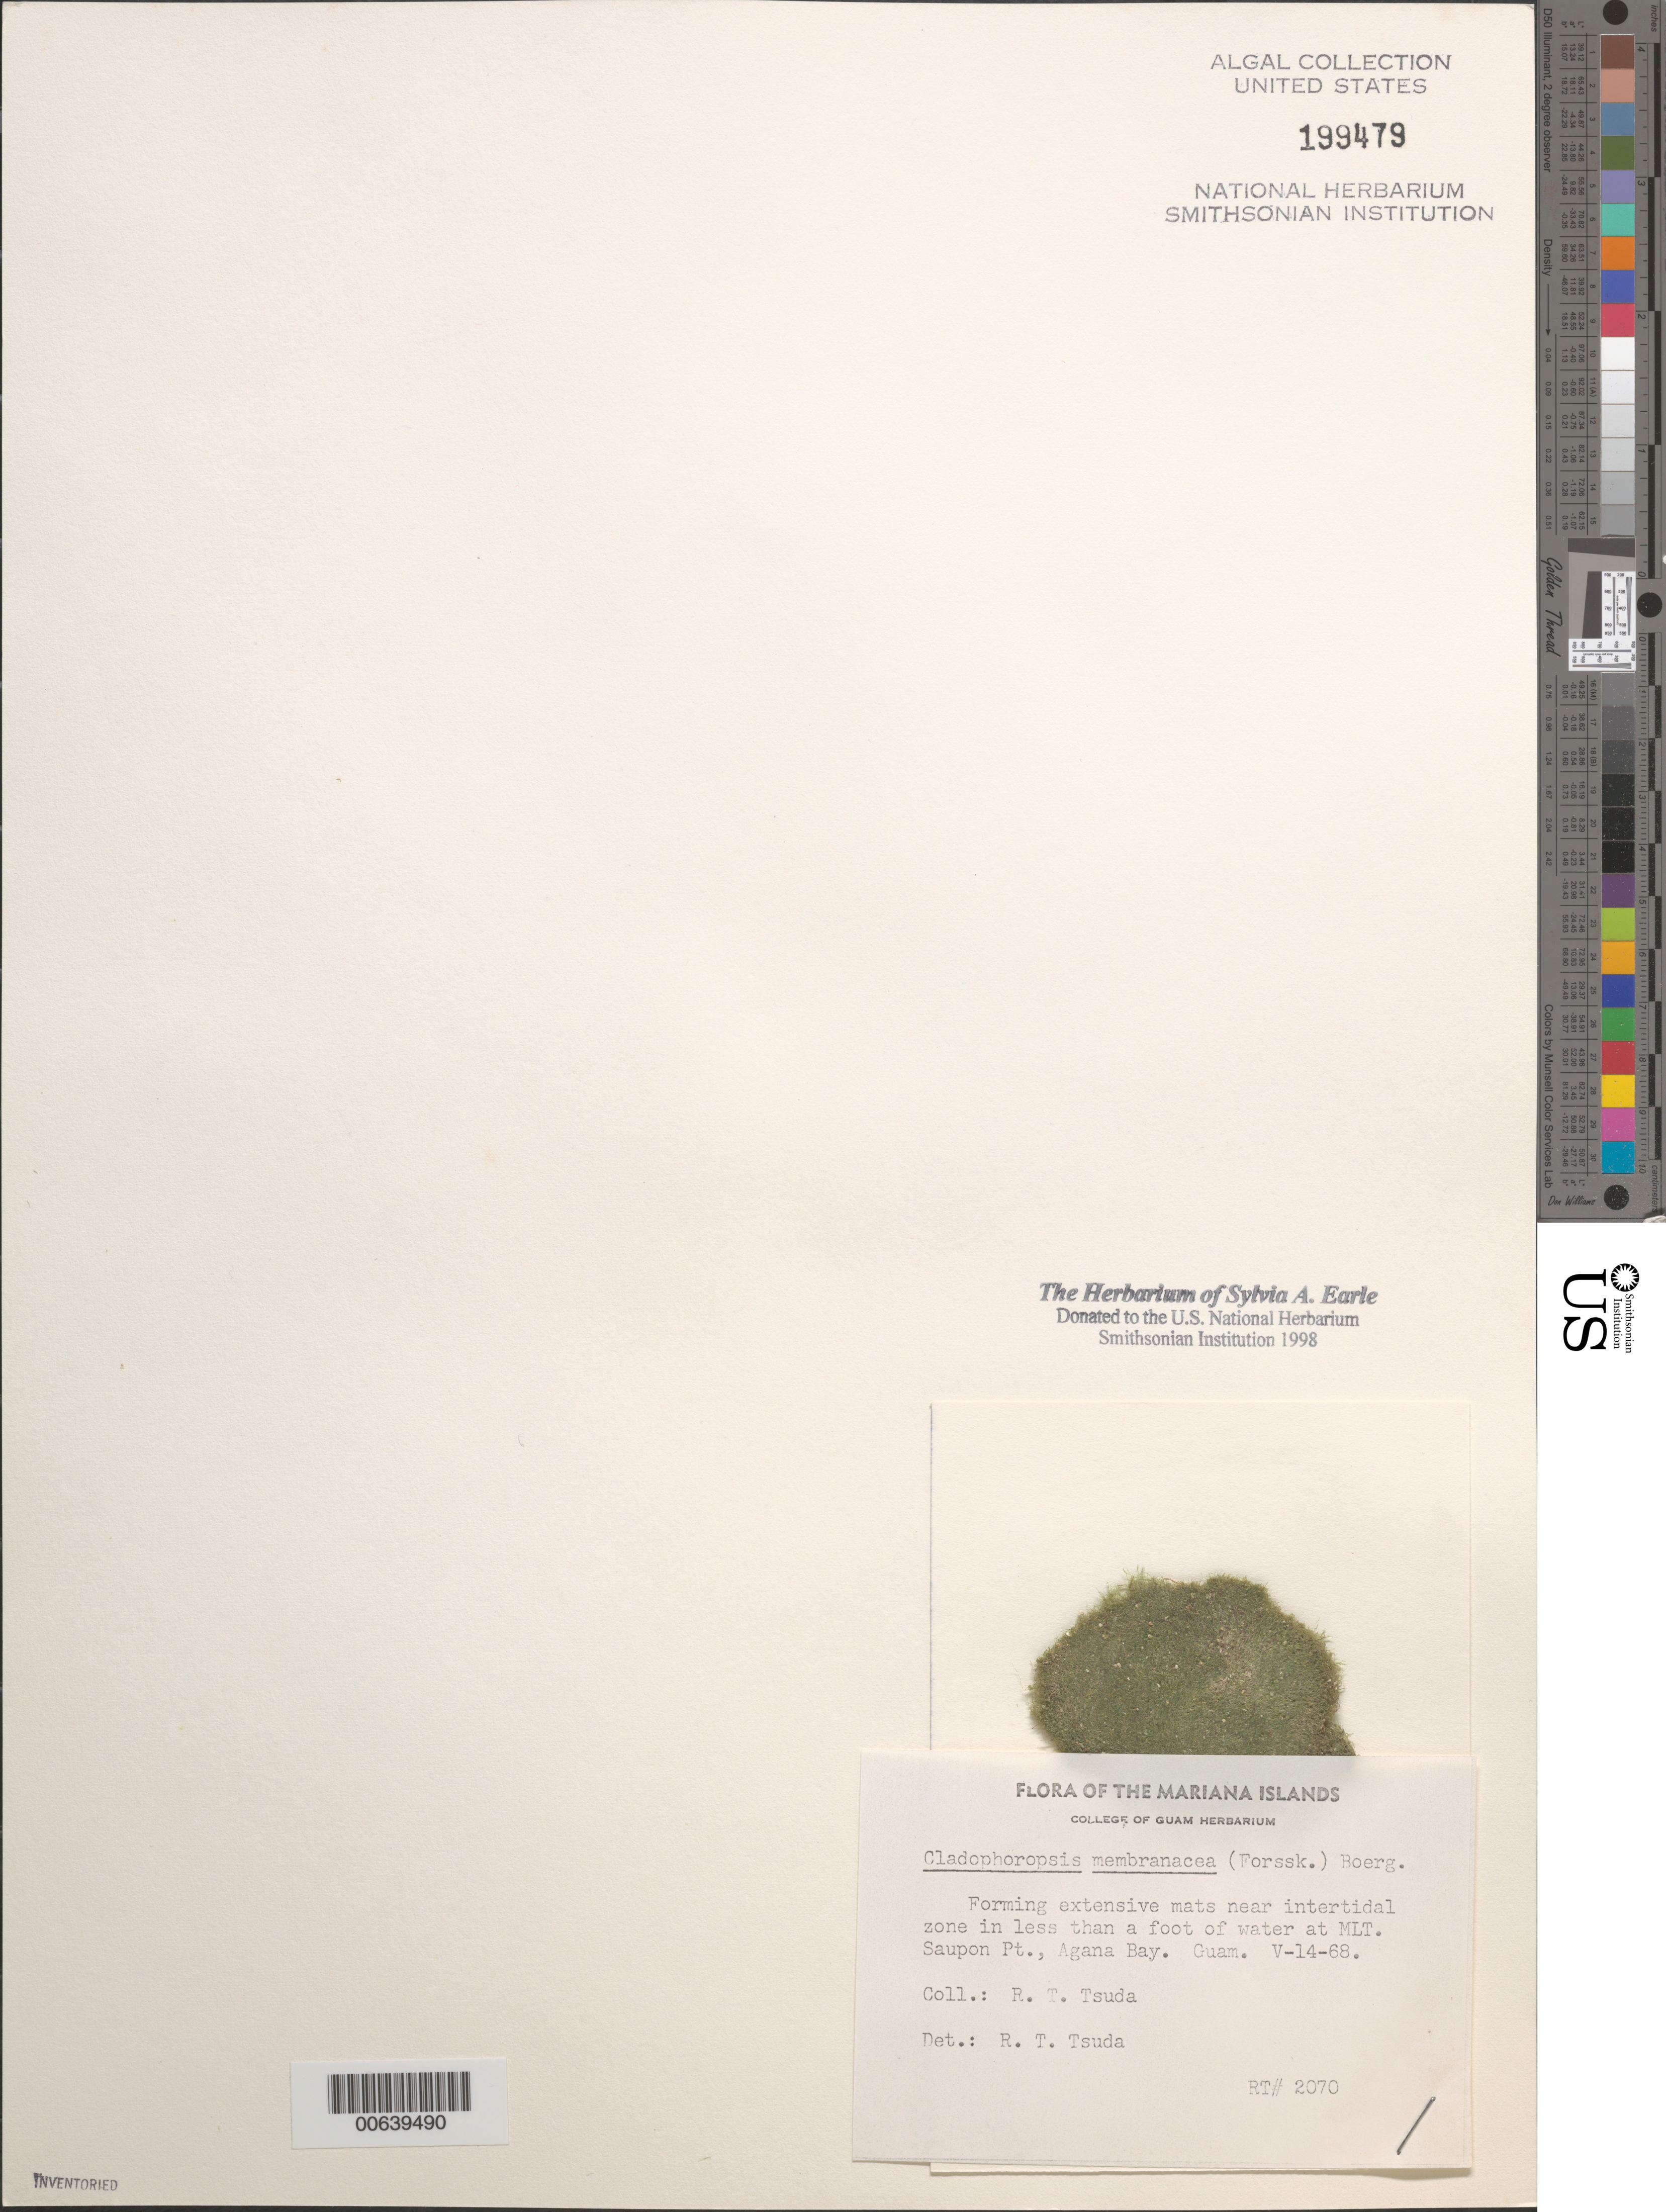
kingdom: Plantae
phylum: Chlorophyta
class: Ulvophyceae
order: Siphonocladales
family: Boodleaceae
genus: Cladophoropsis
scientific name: Cladophoropsis membranacea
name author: (Hofman-Bang) Børgesen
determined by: Tsuda, R. T.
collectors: R. Tsuda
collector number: Rt 2070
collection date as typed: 14 May 1968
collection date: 1968-05-14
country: Guam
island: Guam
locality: Saupon Point, Agana Bay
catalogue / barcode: US 199479